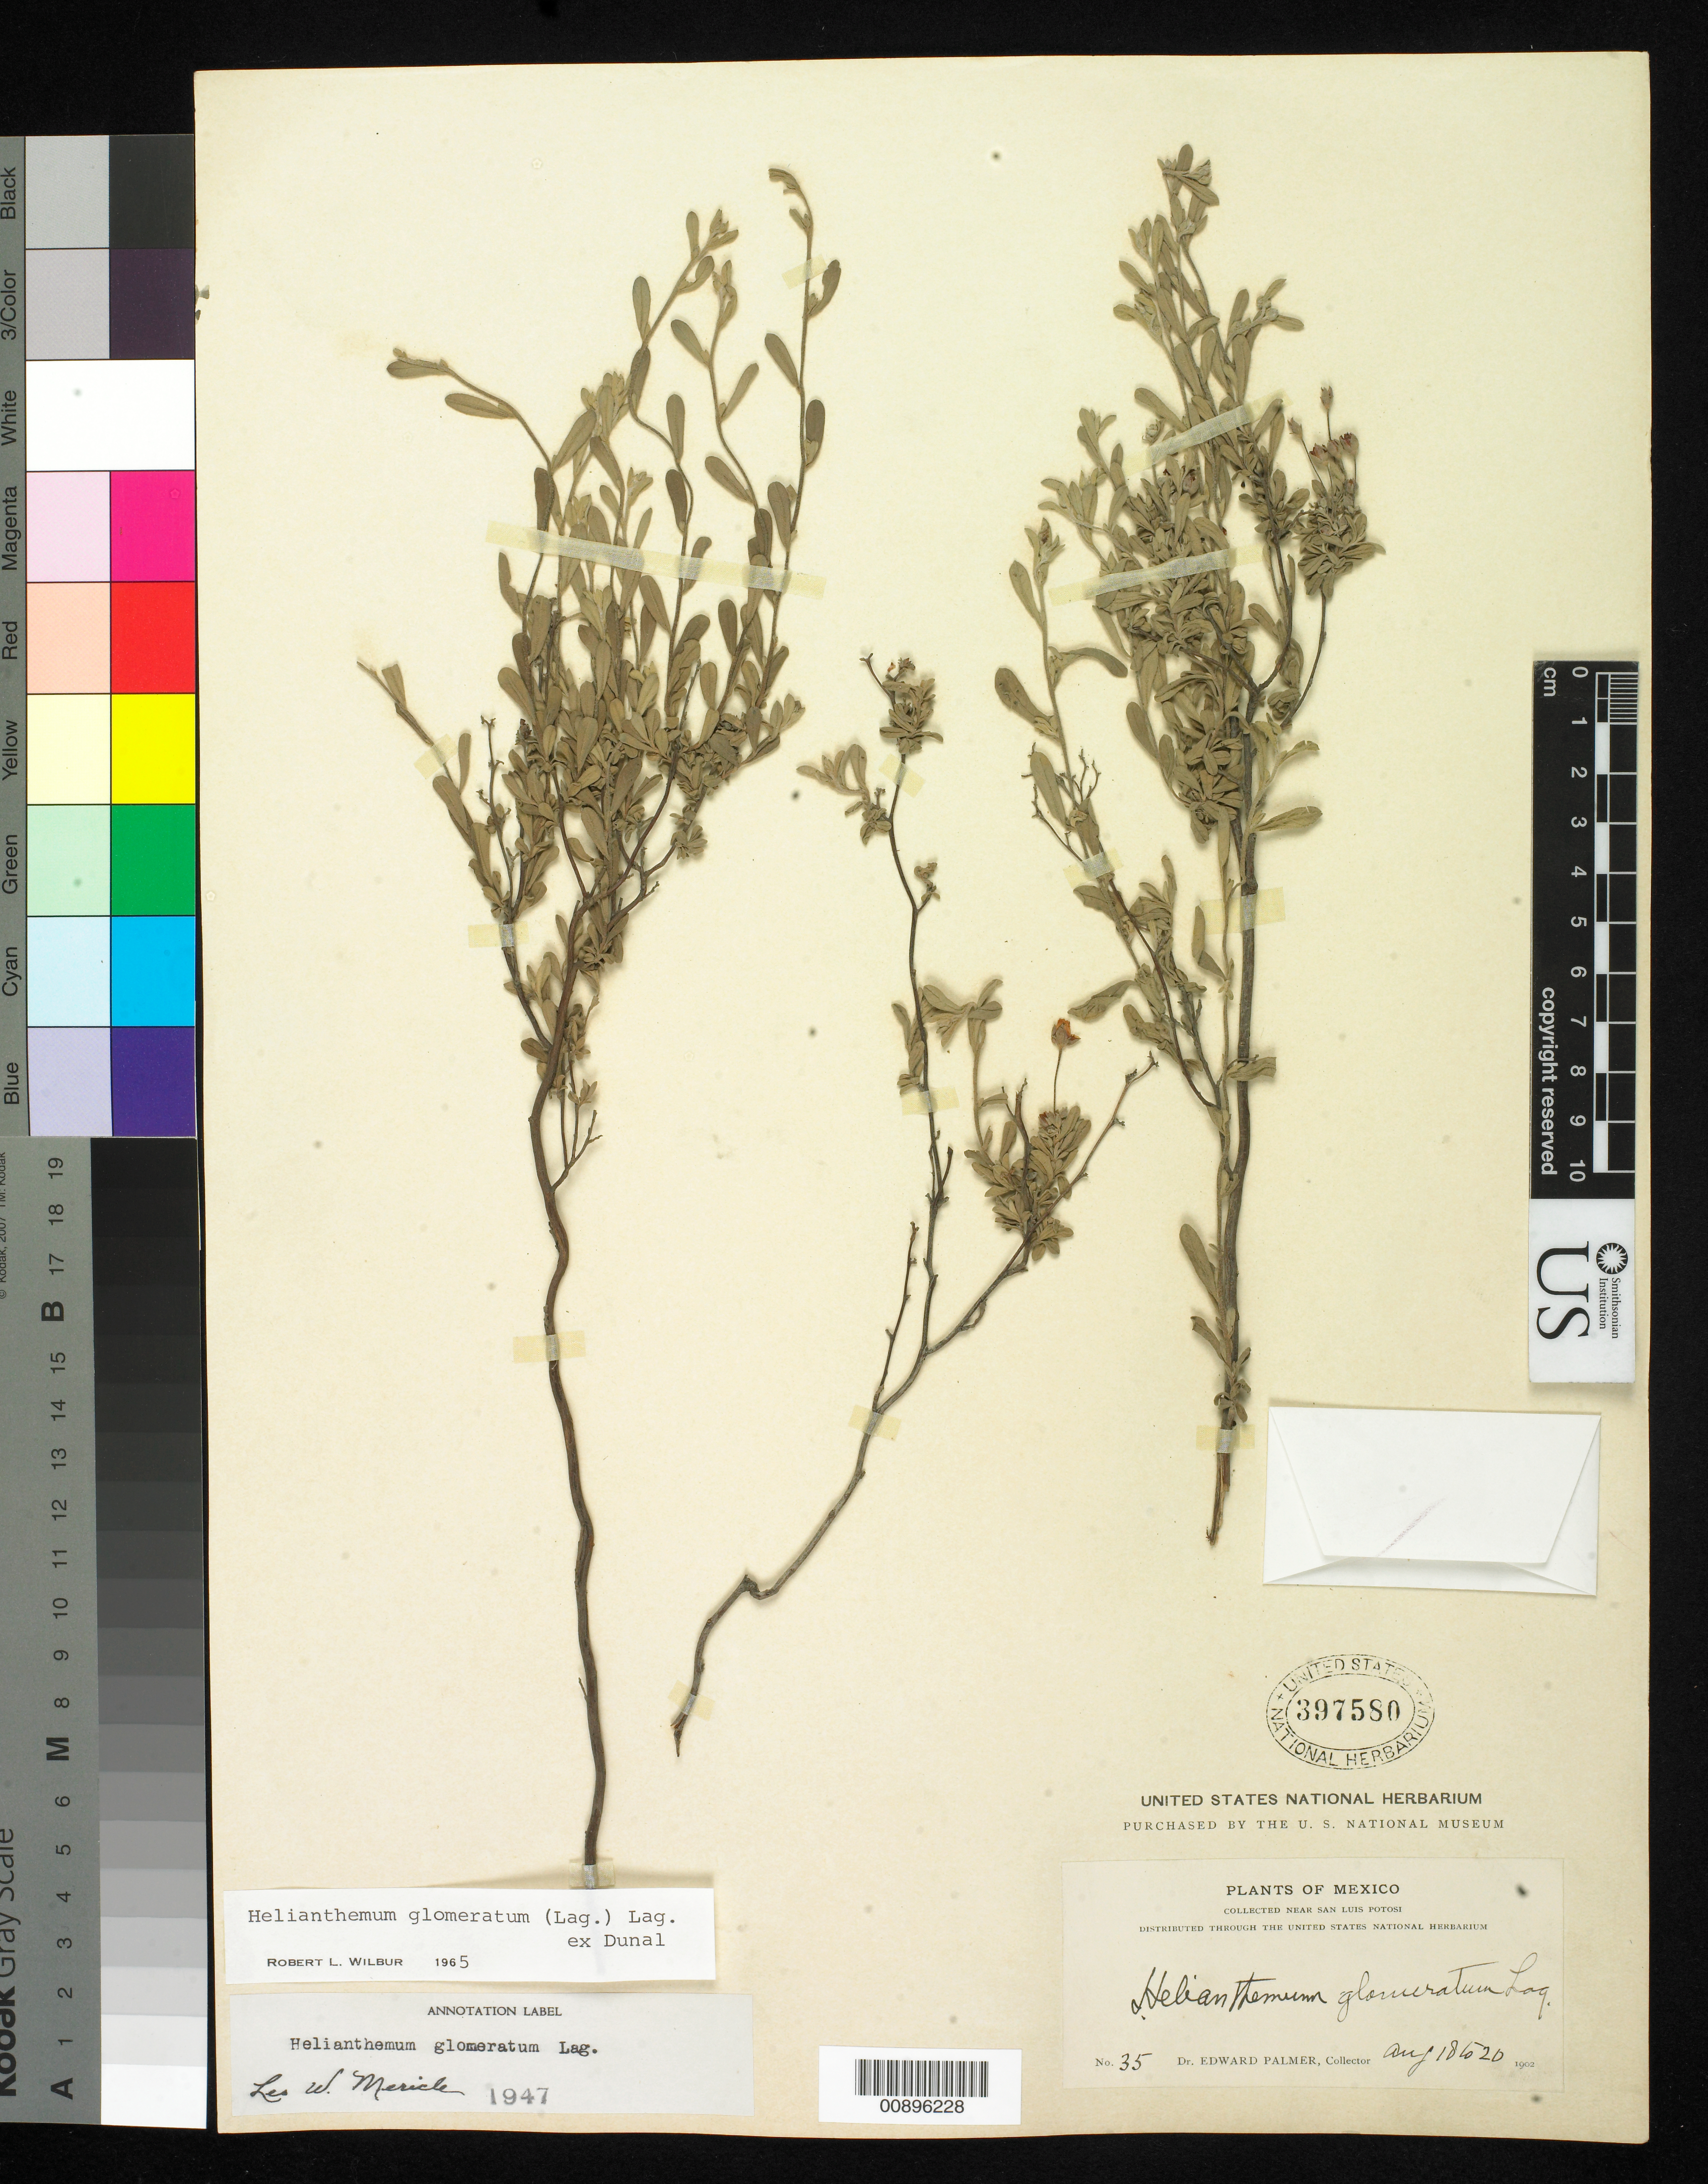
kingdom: Plantae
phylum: Tracheophyta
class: Magnoliopsida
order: Malvales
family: Cistaceae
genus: Helianthemum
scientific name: Helianthemum glomeratum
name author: (Lag.) Lag. ex Dunal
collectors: E. Palmer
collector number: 35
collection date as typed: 18 Aug 1902 to 20 Aug 1902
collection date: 1902-08-18/1902-08-20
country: Mexico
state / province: San Luis Potosí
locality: Near San Luis Potosí.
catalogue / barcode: US 397580